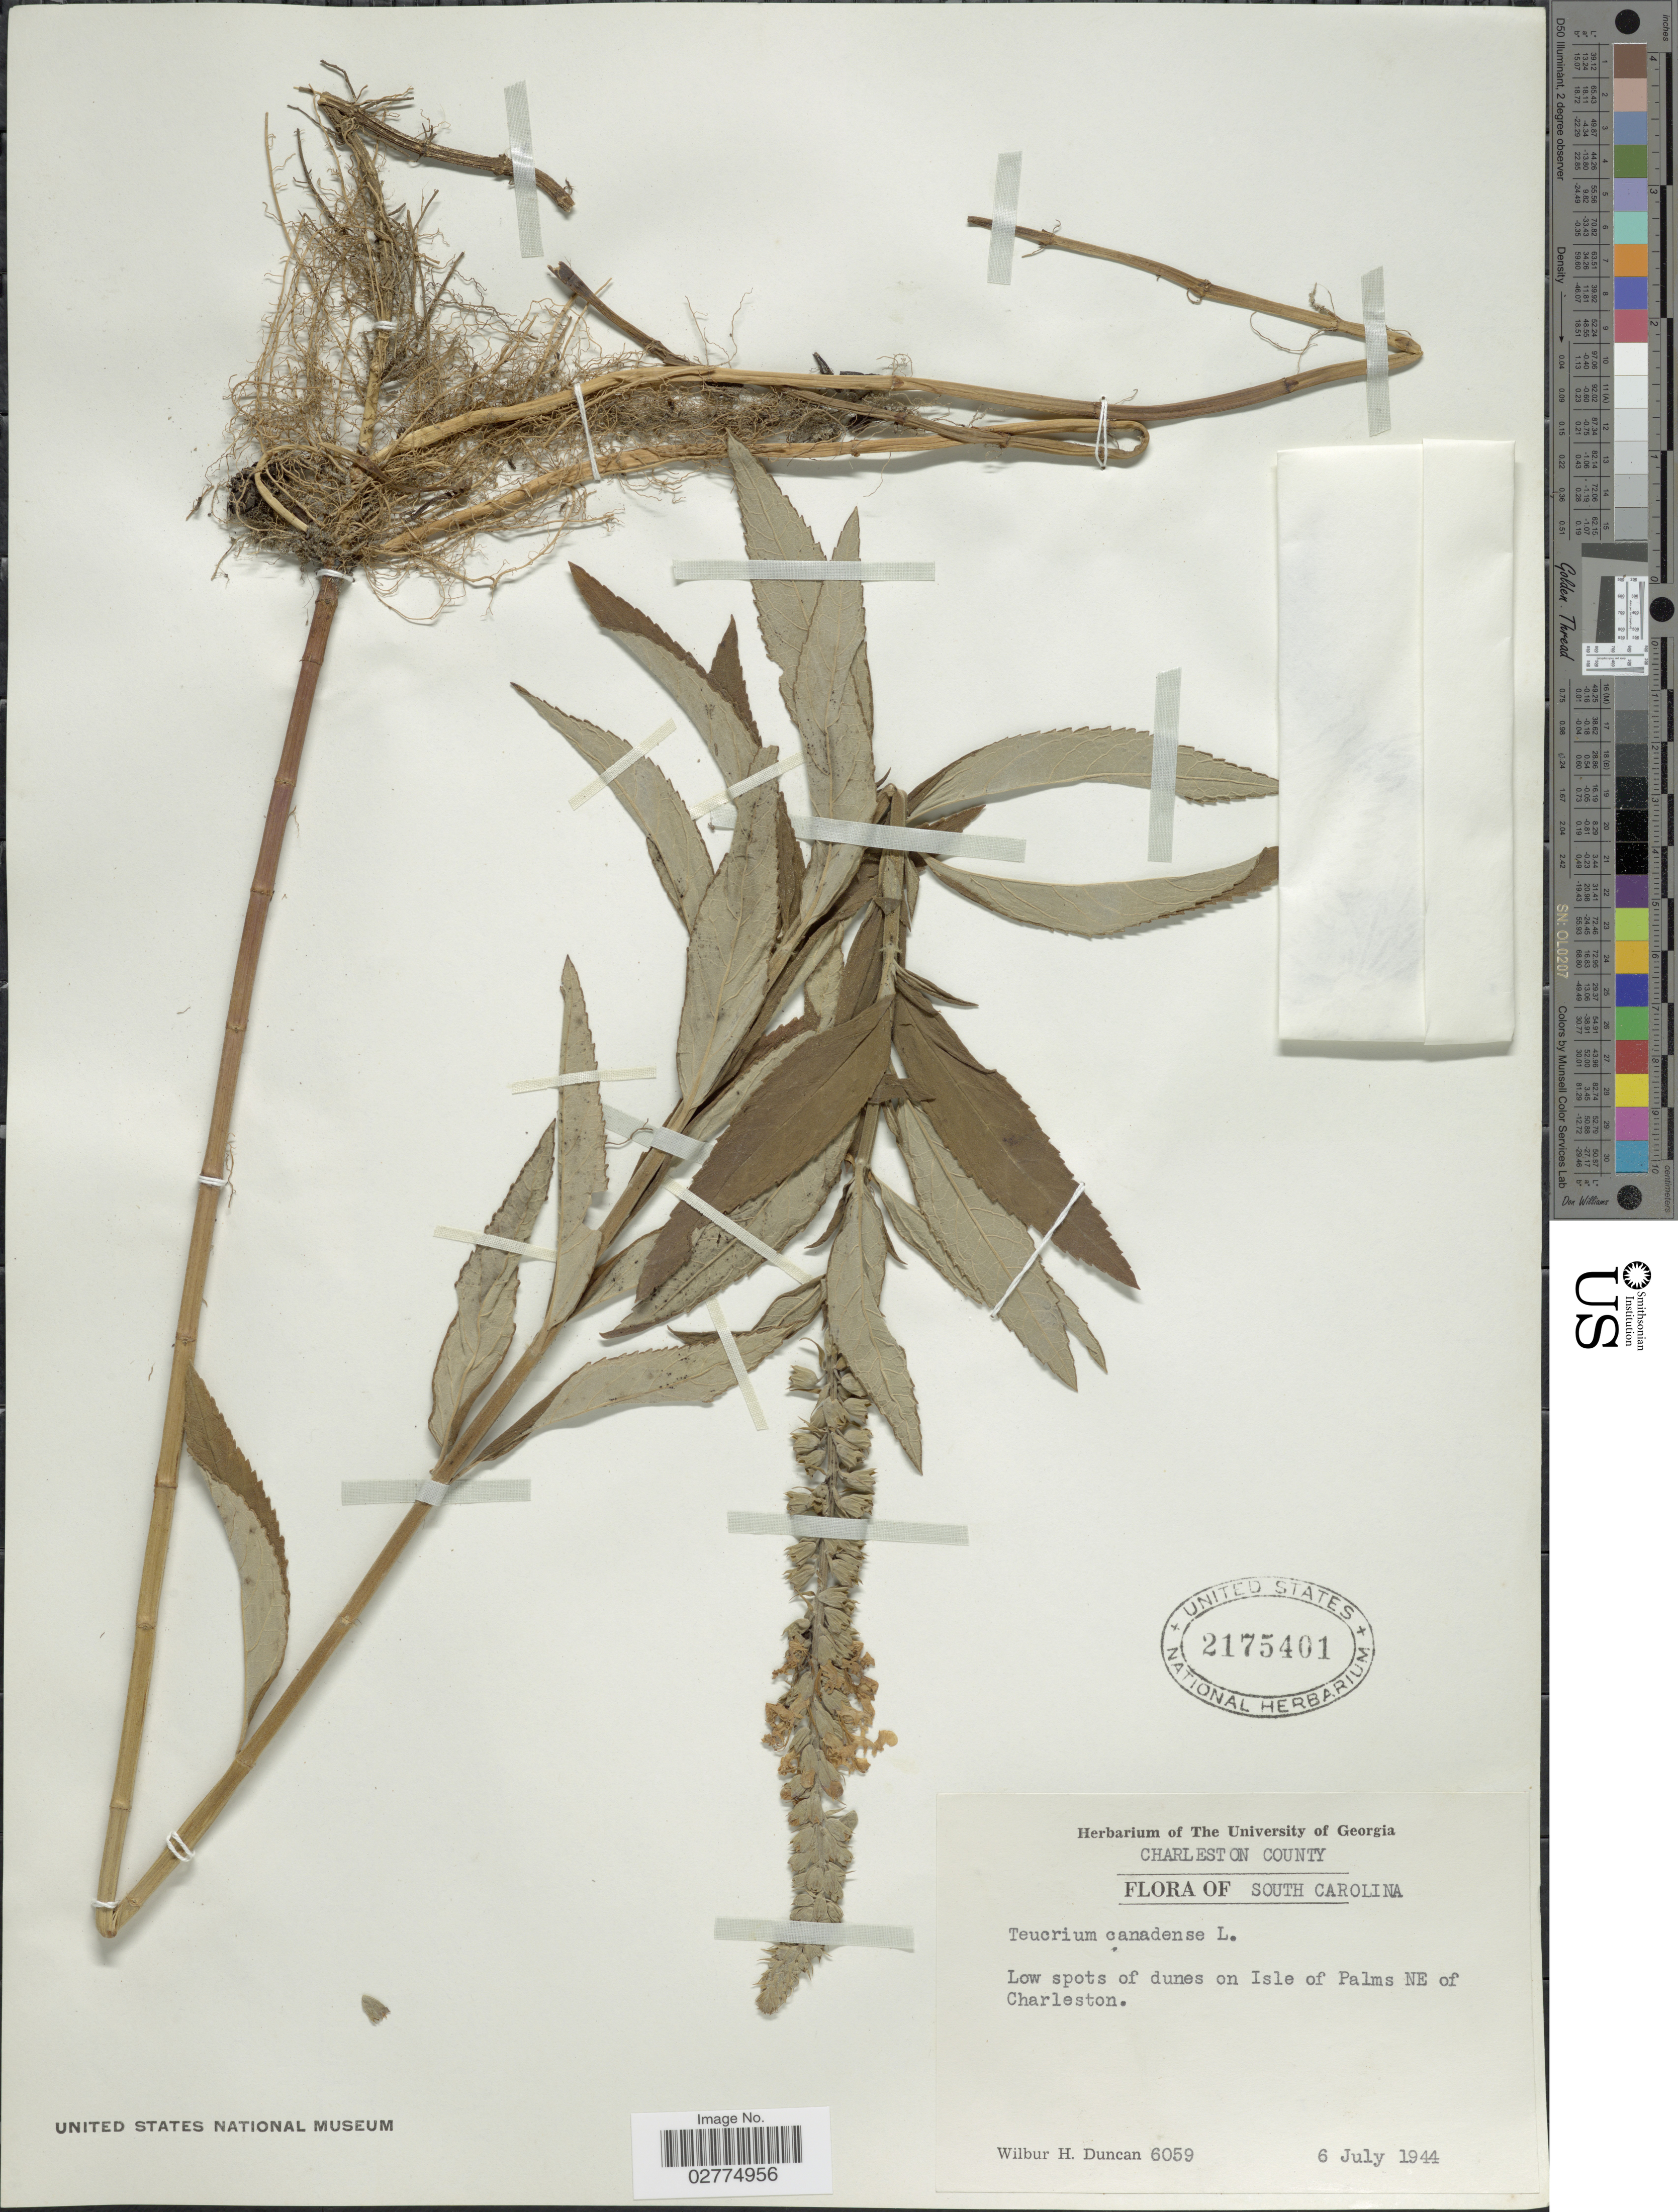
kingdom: Plantae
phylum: Tracheophyta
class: Magnoliopsida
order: Lamiales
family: Lamiaceae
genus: Teucrium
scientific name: Teucrium canadense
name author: L.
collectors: W. H. Duncan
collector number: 6059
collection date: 1944-07-06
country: United States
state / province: South Carolina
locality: Charleston County. Low spots of dunes on Isle of Palms NE of Charleston.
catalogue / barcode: US 2175401